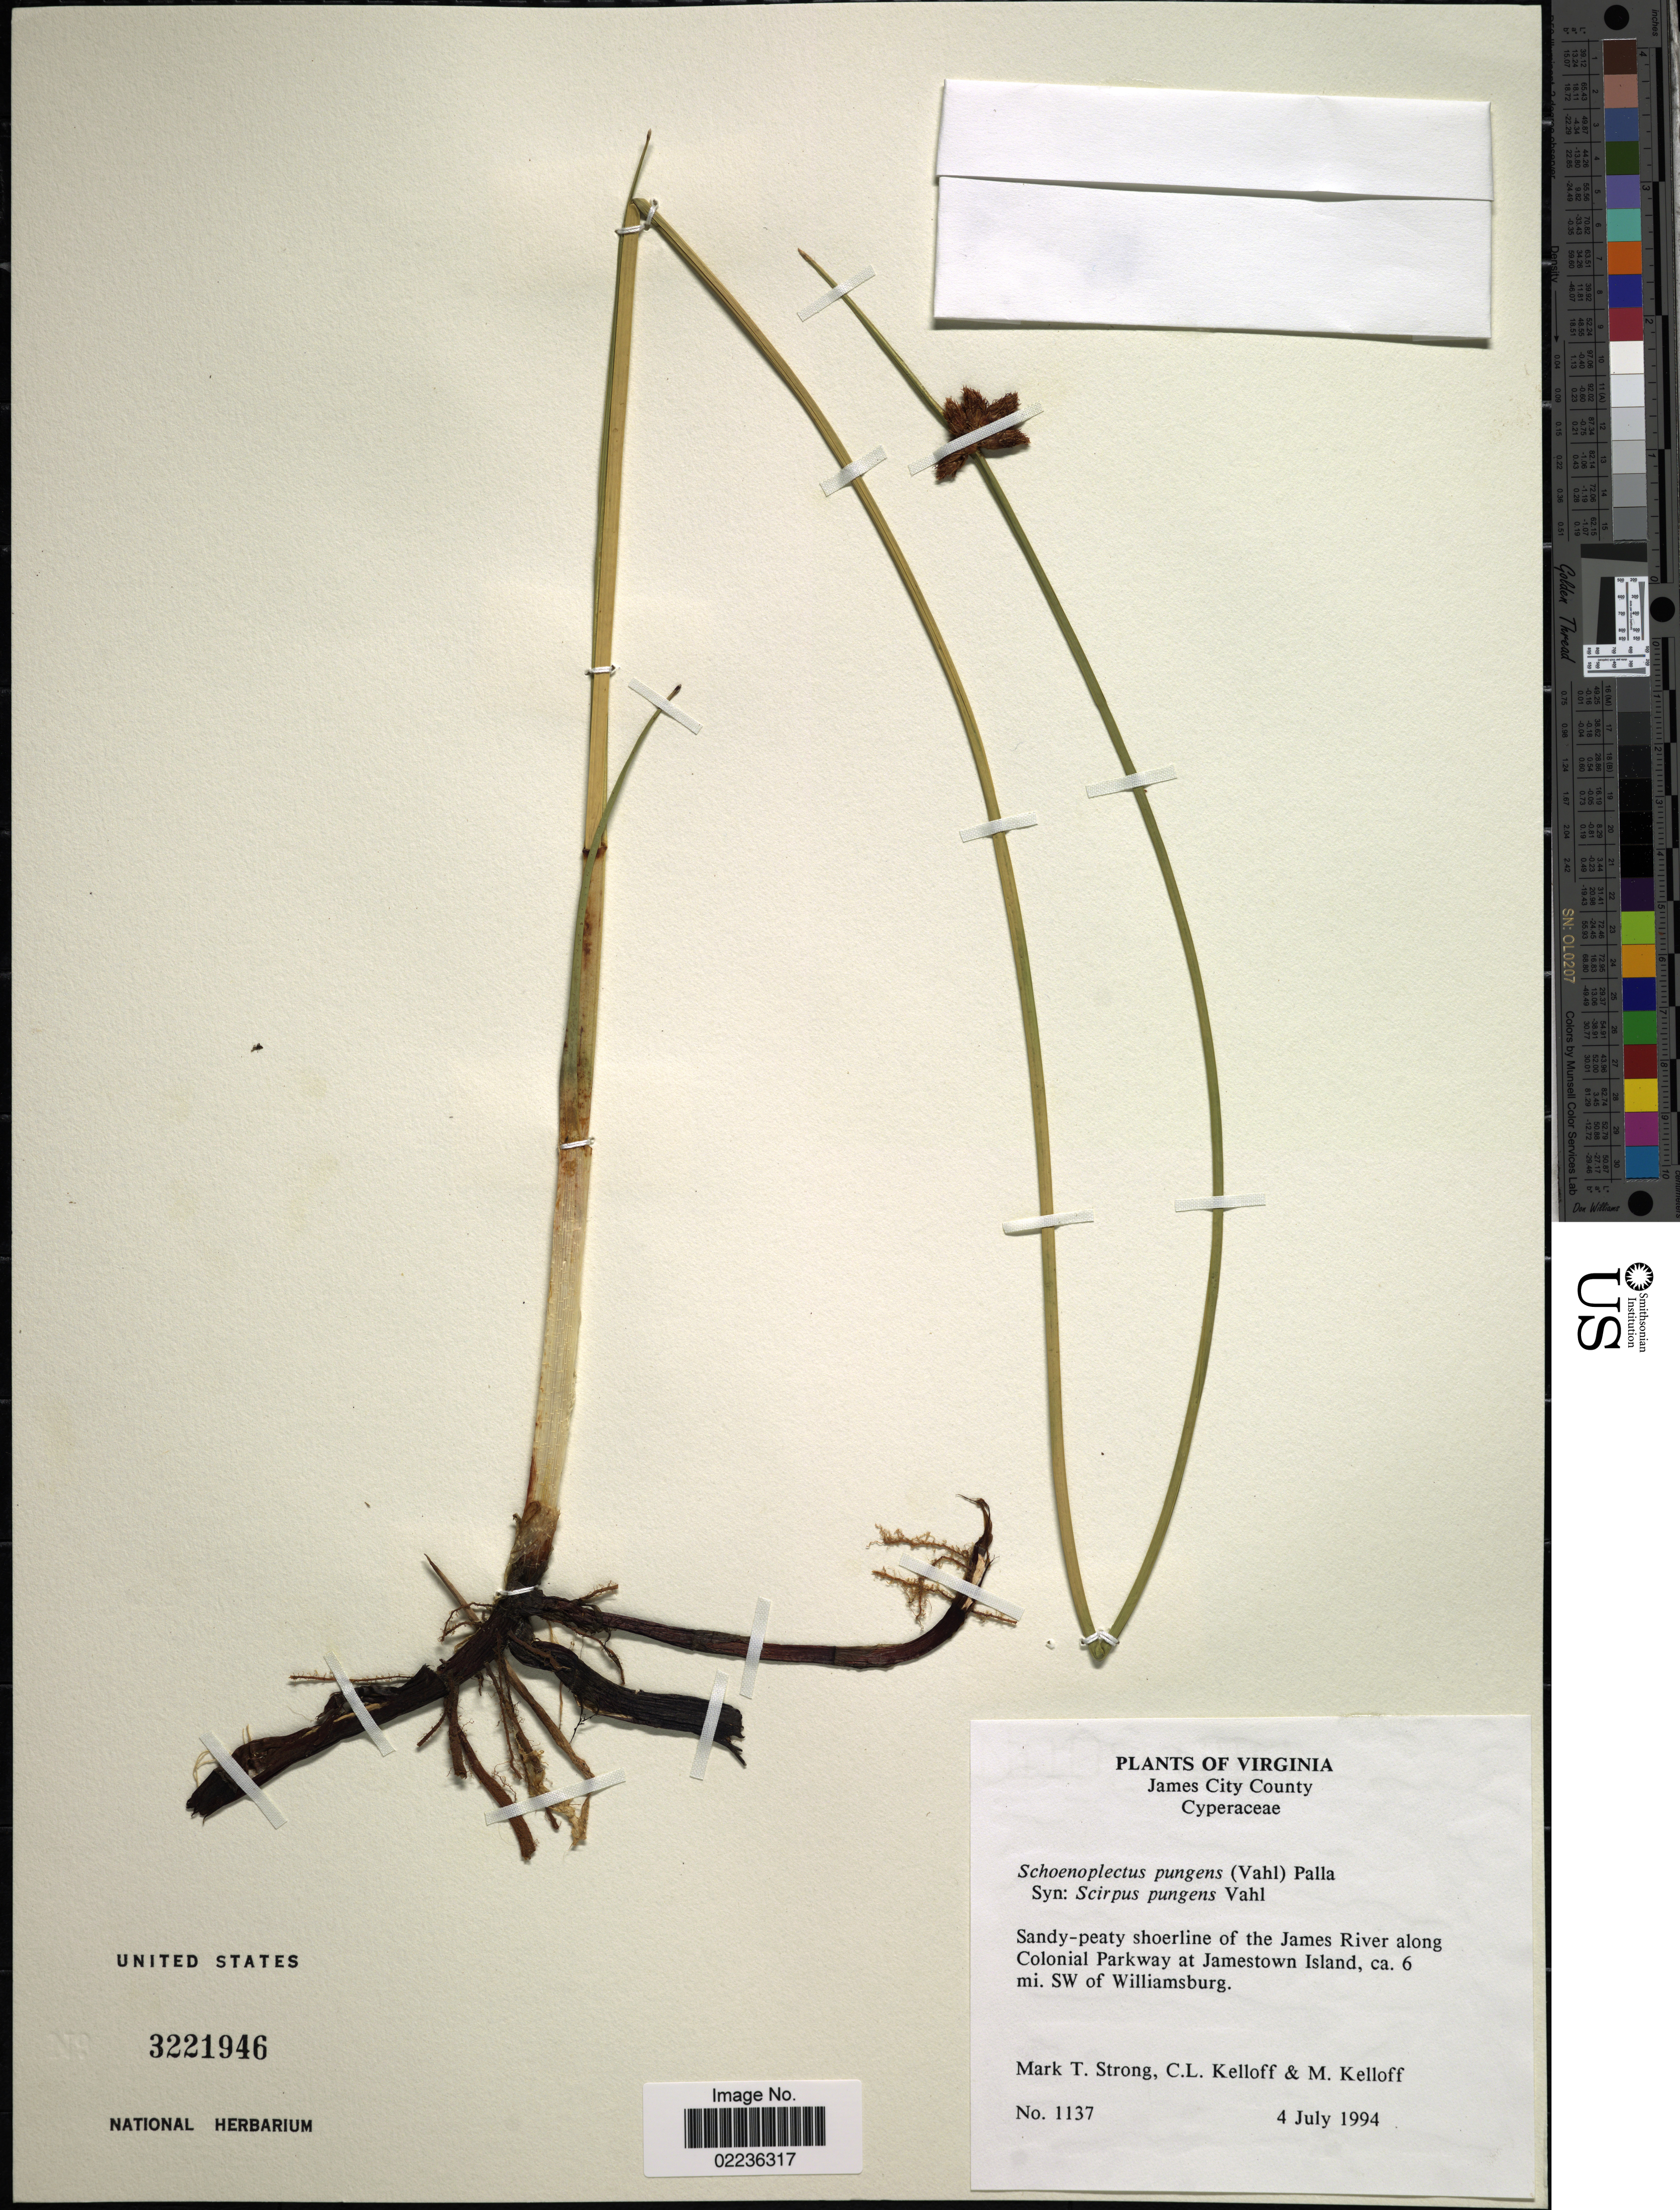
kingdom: Plantae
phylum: Tracheophyta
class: Liliopsida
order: Poales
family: Cyperaceae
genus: Schoenoplectus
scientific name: Schoenoplectus pungens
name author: (Vahl) Palla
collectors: M. T. Strong, C. L. Kelloff & M. Kelloff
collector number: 1137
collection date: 1994-07-04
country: United States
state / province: Virginia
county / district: James City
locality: James City County. Sandy-peaty shoerline of the James River along Colonial Parkway at Jamestown Island, ca. 6 mi. SW of Williamsburg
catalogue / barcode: US 3221946